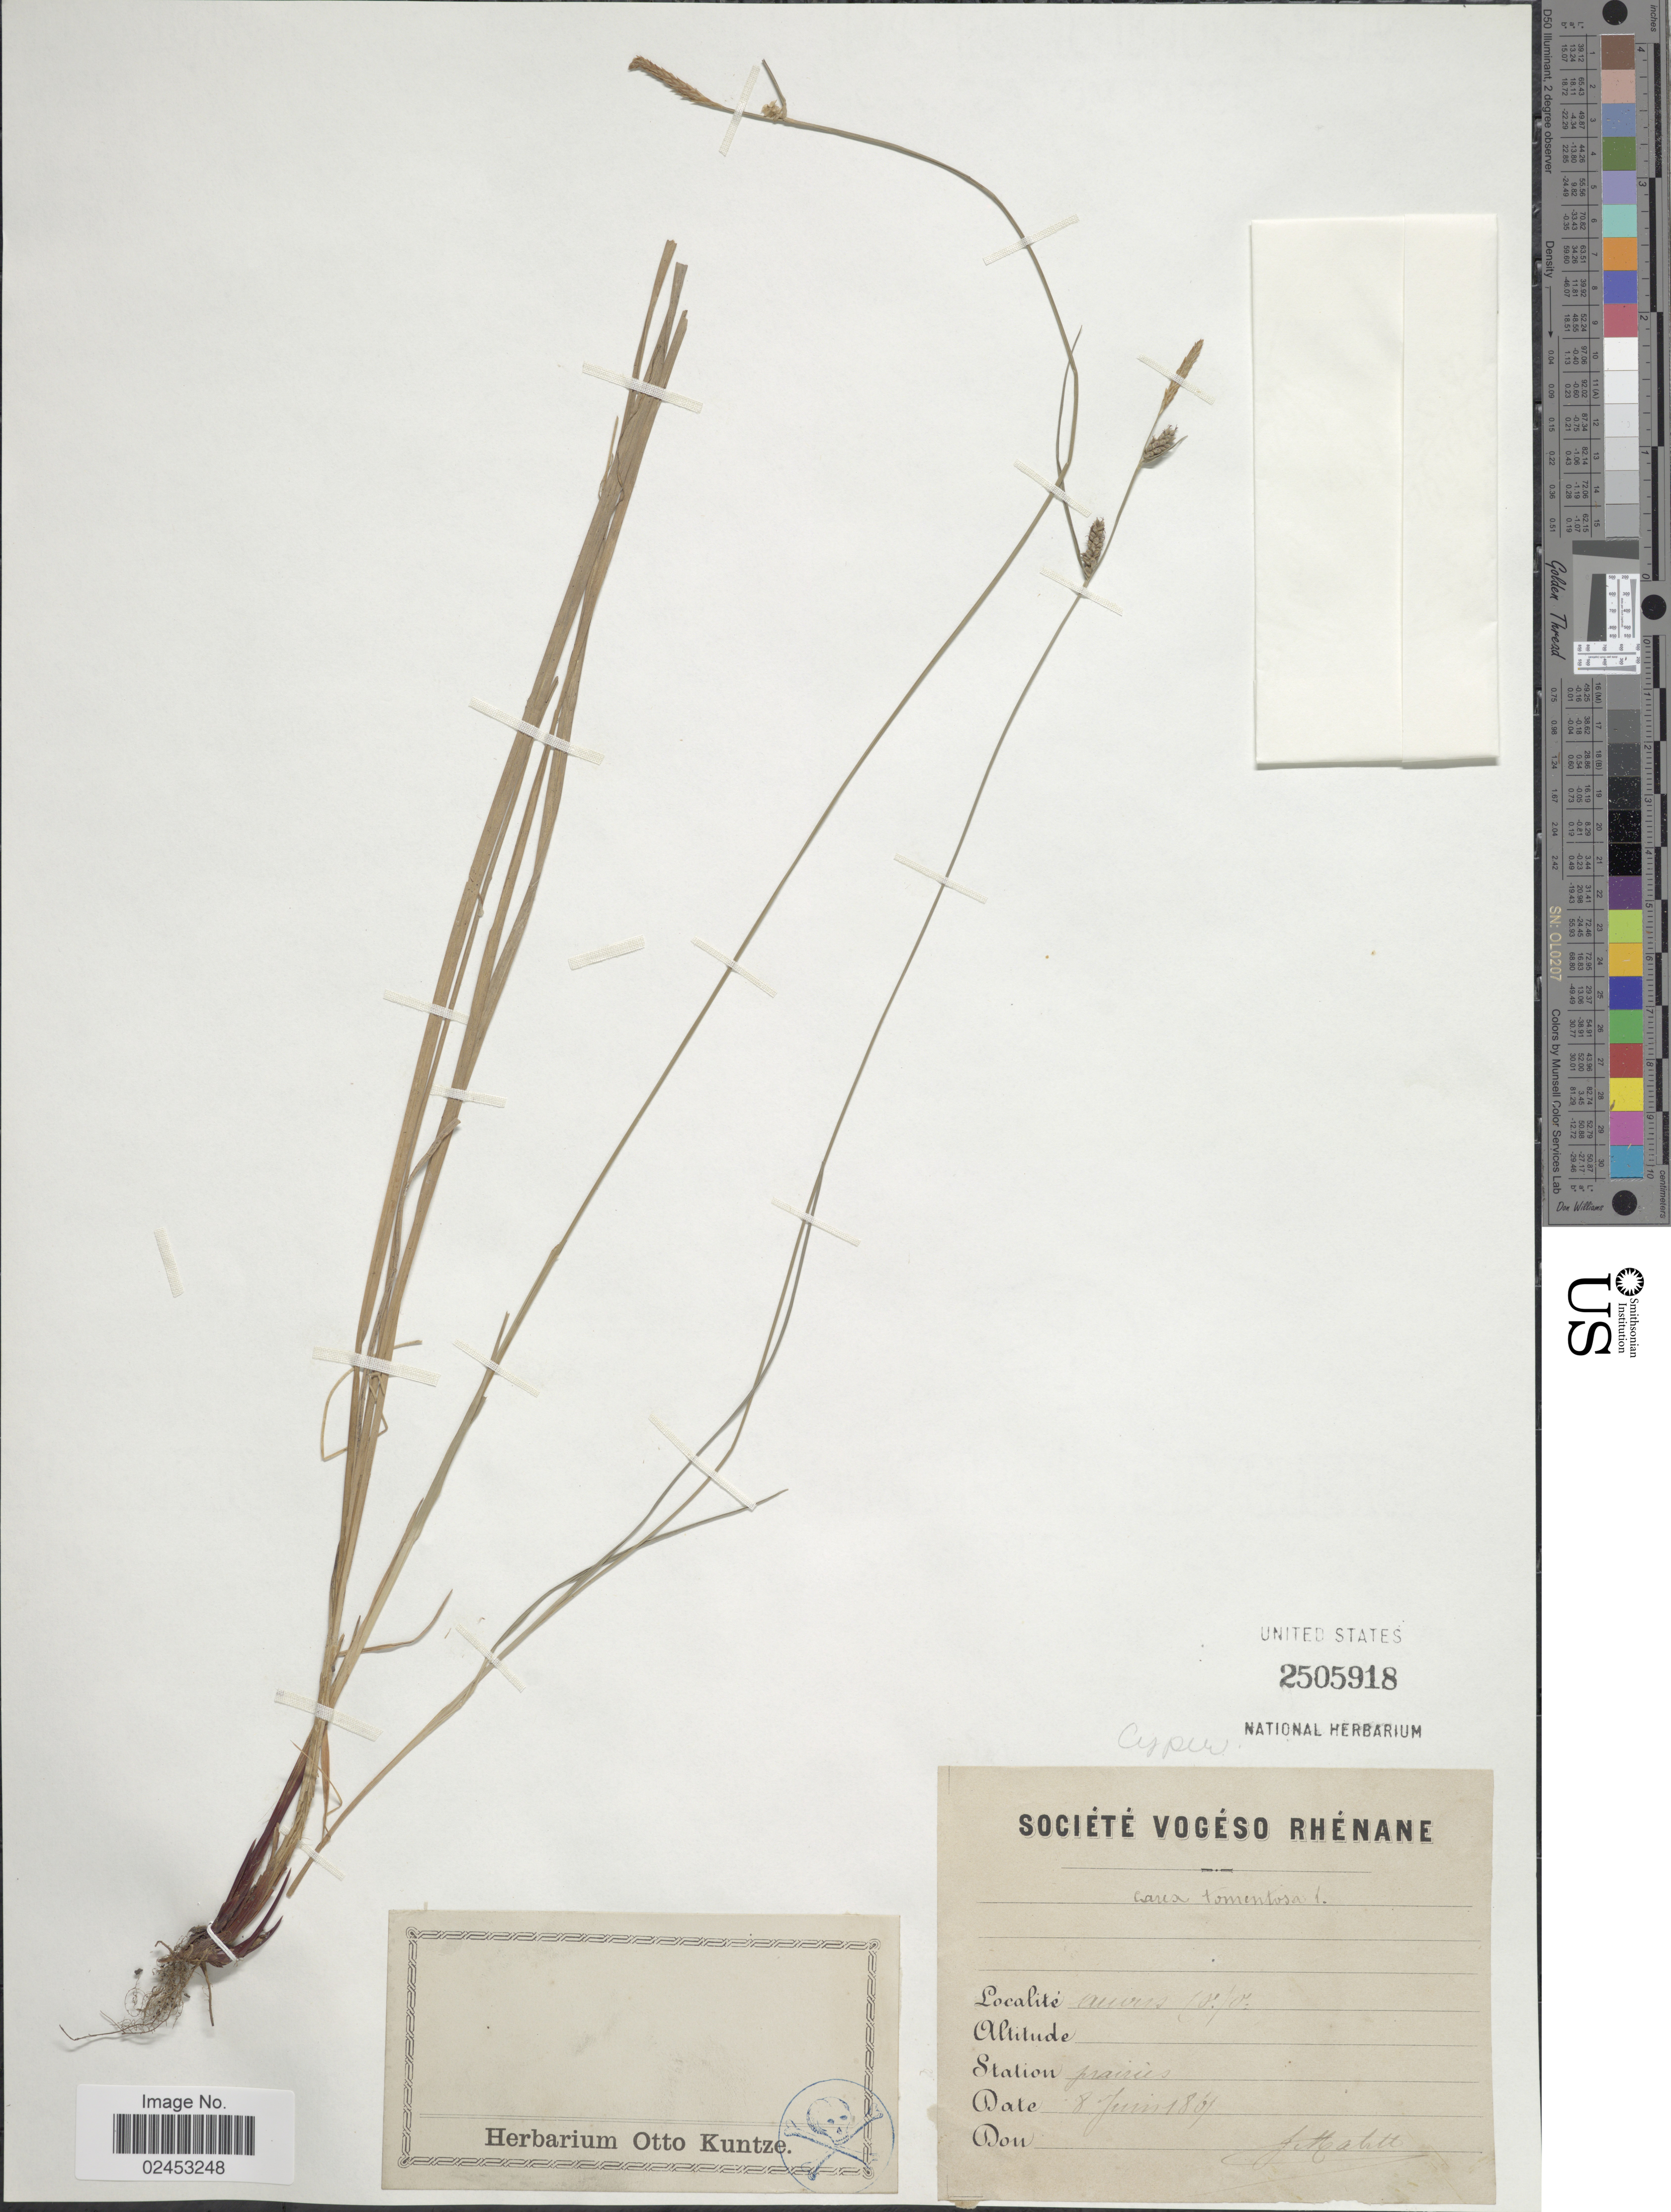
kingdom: Plantae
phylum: Tracheophyta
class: Liliopsida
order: Poales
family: Cyperaceae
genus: Carex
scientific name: Carex tomentosa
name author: L.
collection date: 1861-06-08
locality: Societe Vogeso Rhenane, anvers Cofo [interpreted], prairies.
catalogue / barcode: US 2505918